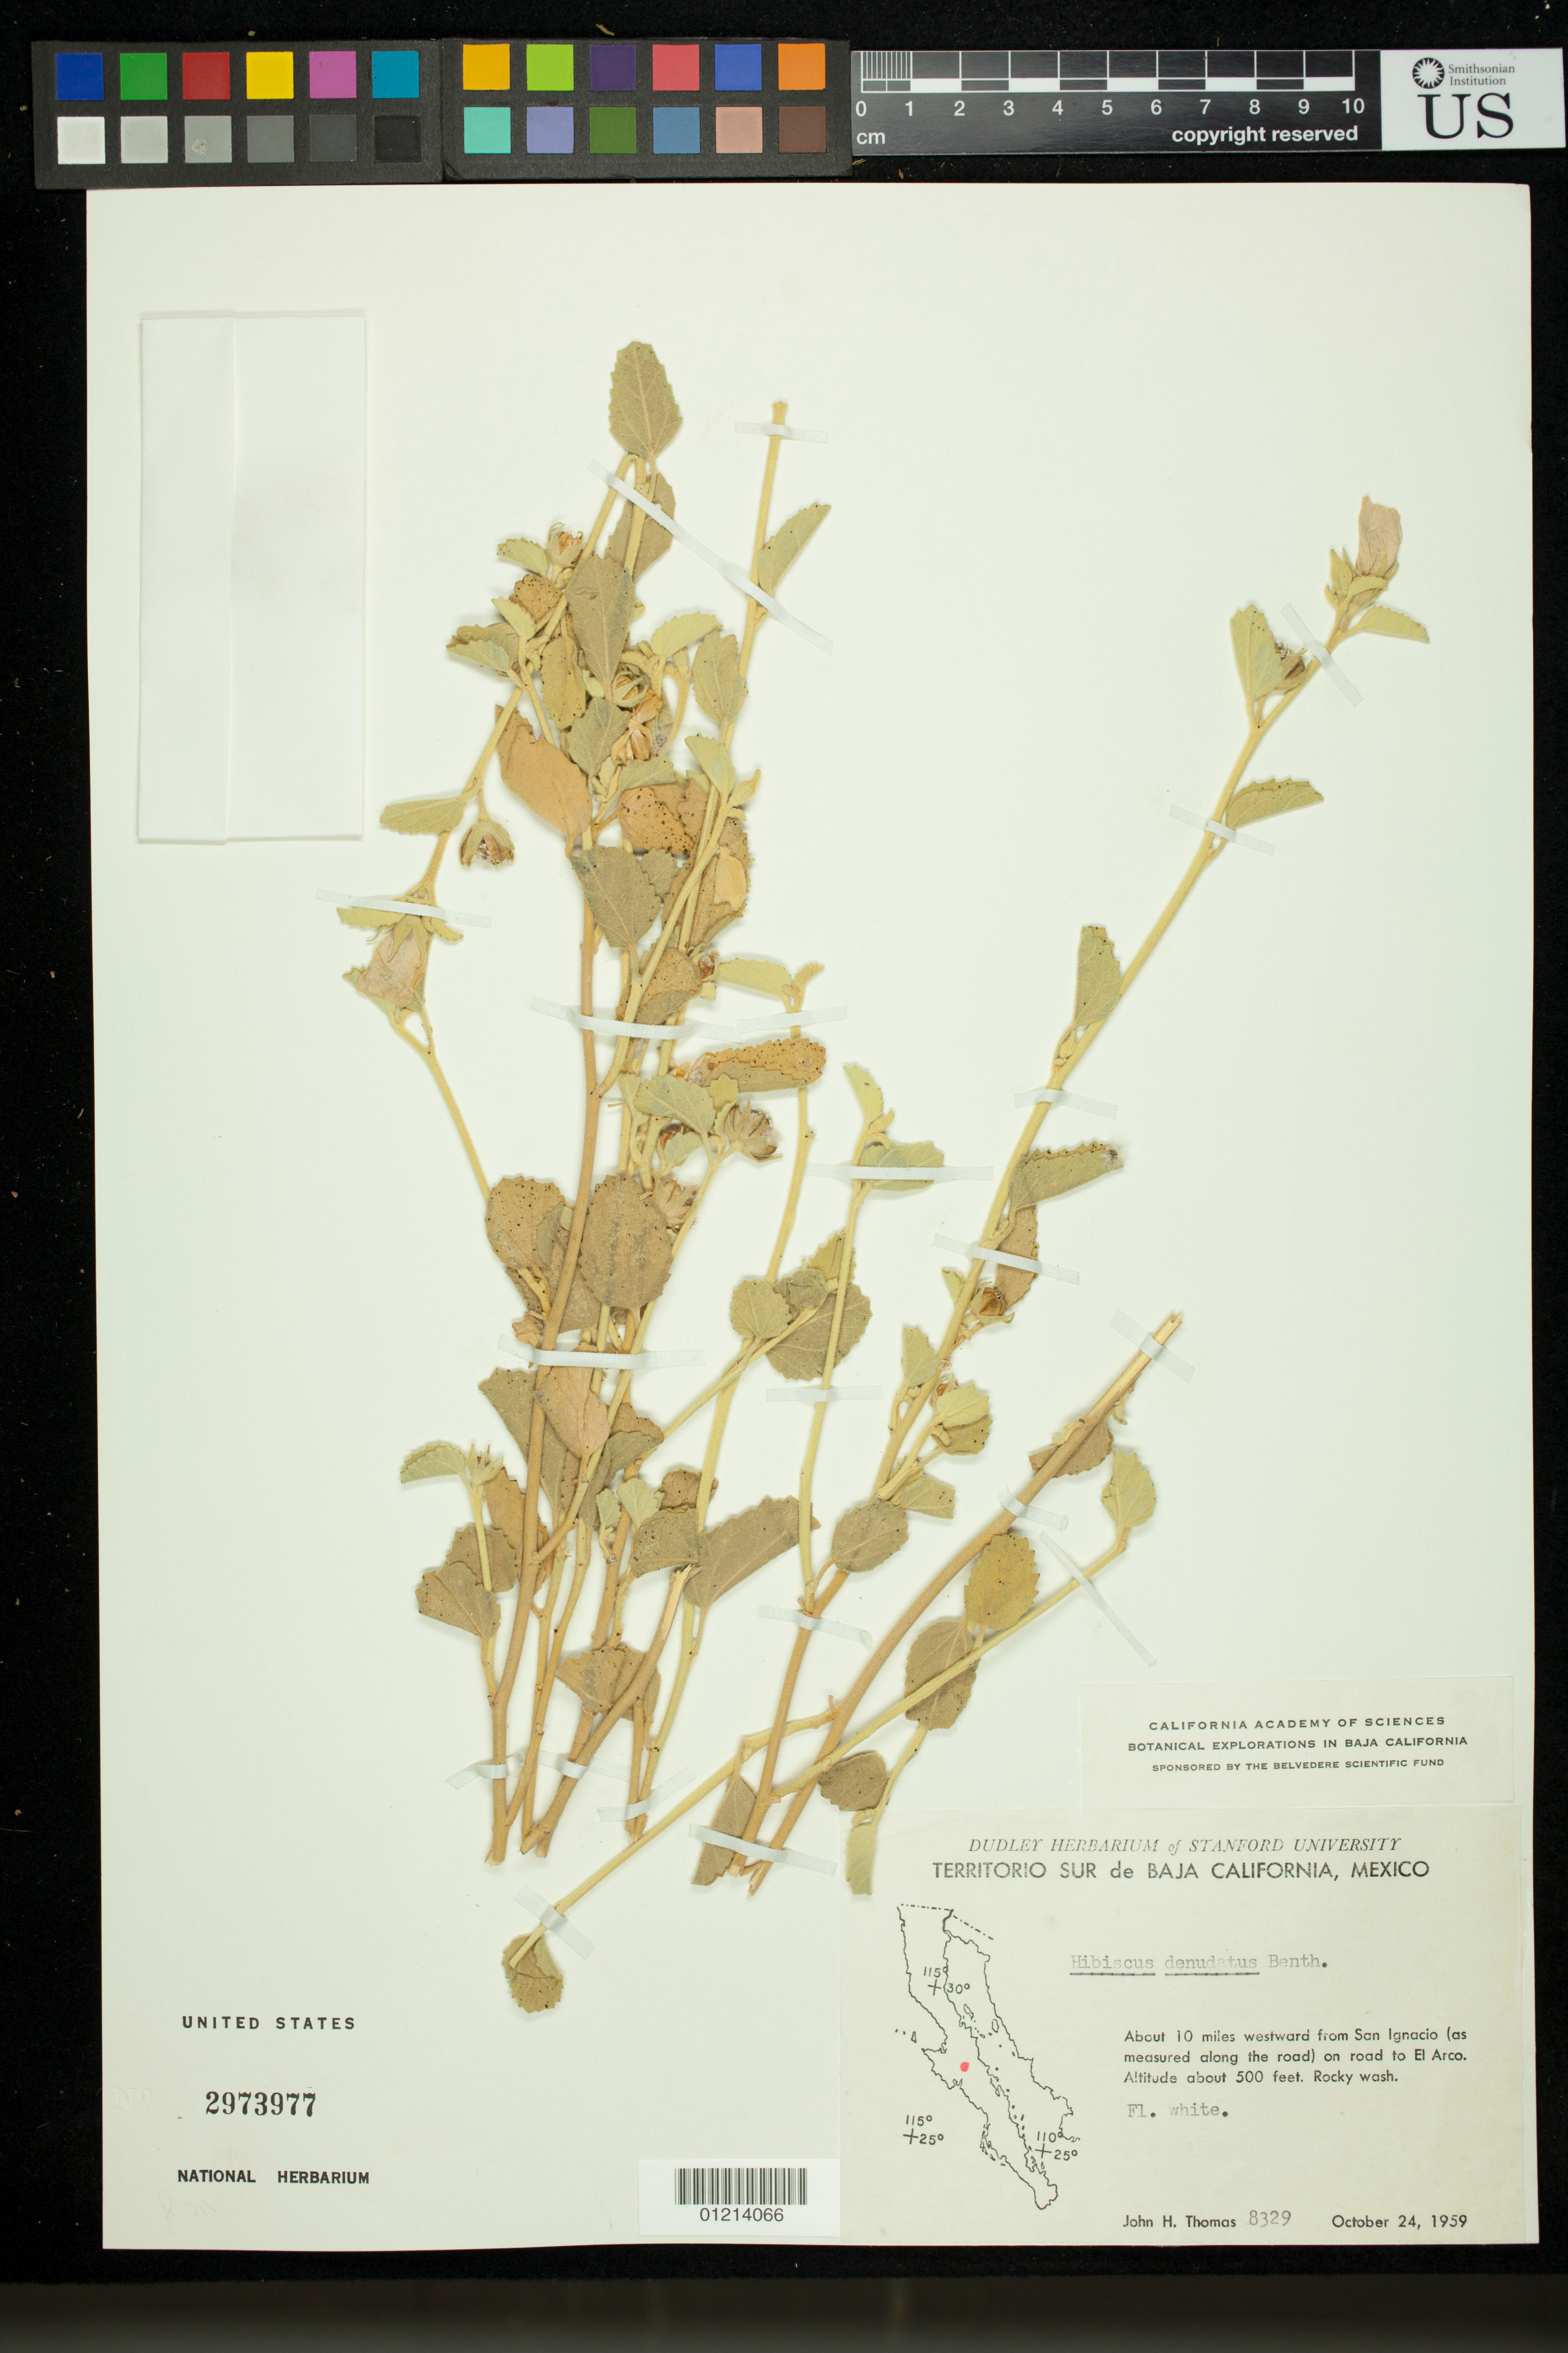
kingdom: Plantae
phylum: Tracheophyta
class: Magnoliopsida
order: Malvales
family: Malvaceae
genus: Hibiscus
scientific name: Hibiscus denudatus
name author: Benth.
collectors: J. H. Thomas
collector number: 8329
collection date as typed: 24 Oct 1959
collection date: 1959-10-24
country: Mexico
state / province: Baja California Sur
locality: About 10 miles westward from San Ignacio (as measured along the road) on road to El Arco. Rocky wash.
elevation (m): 152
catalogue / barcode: US 2973977